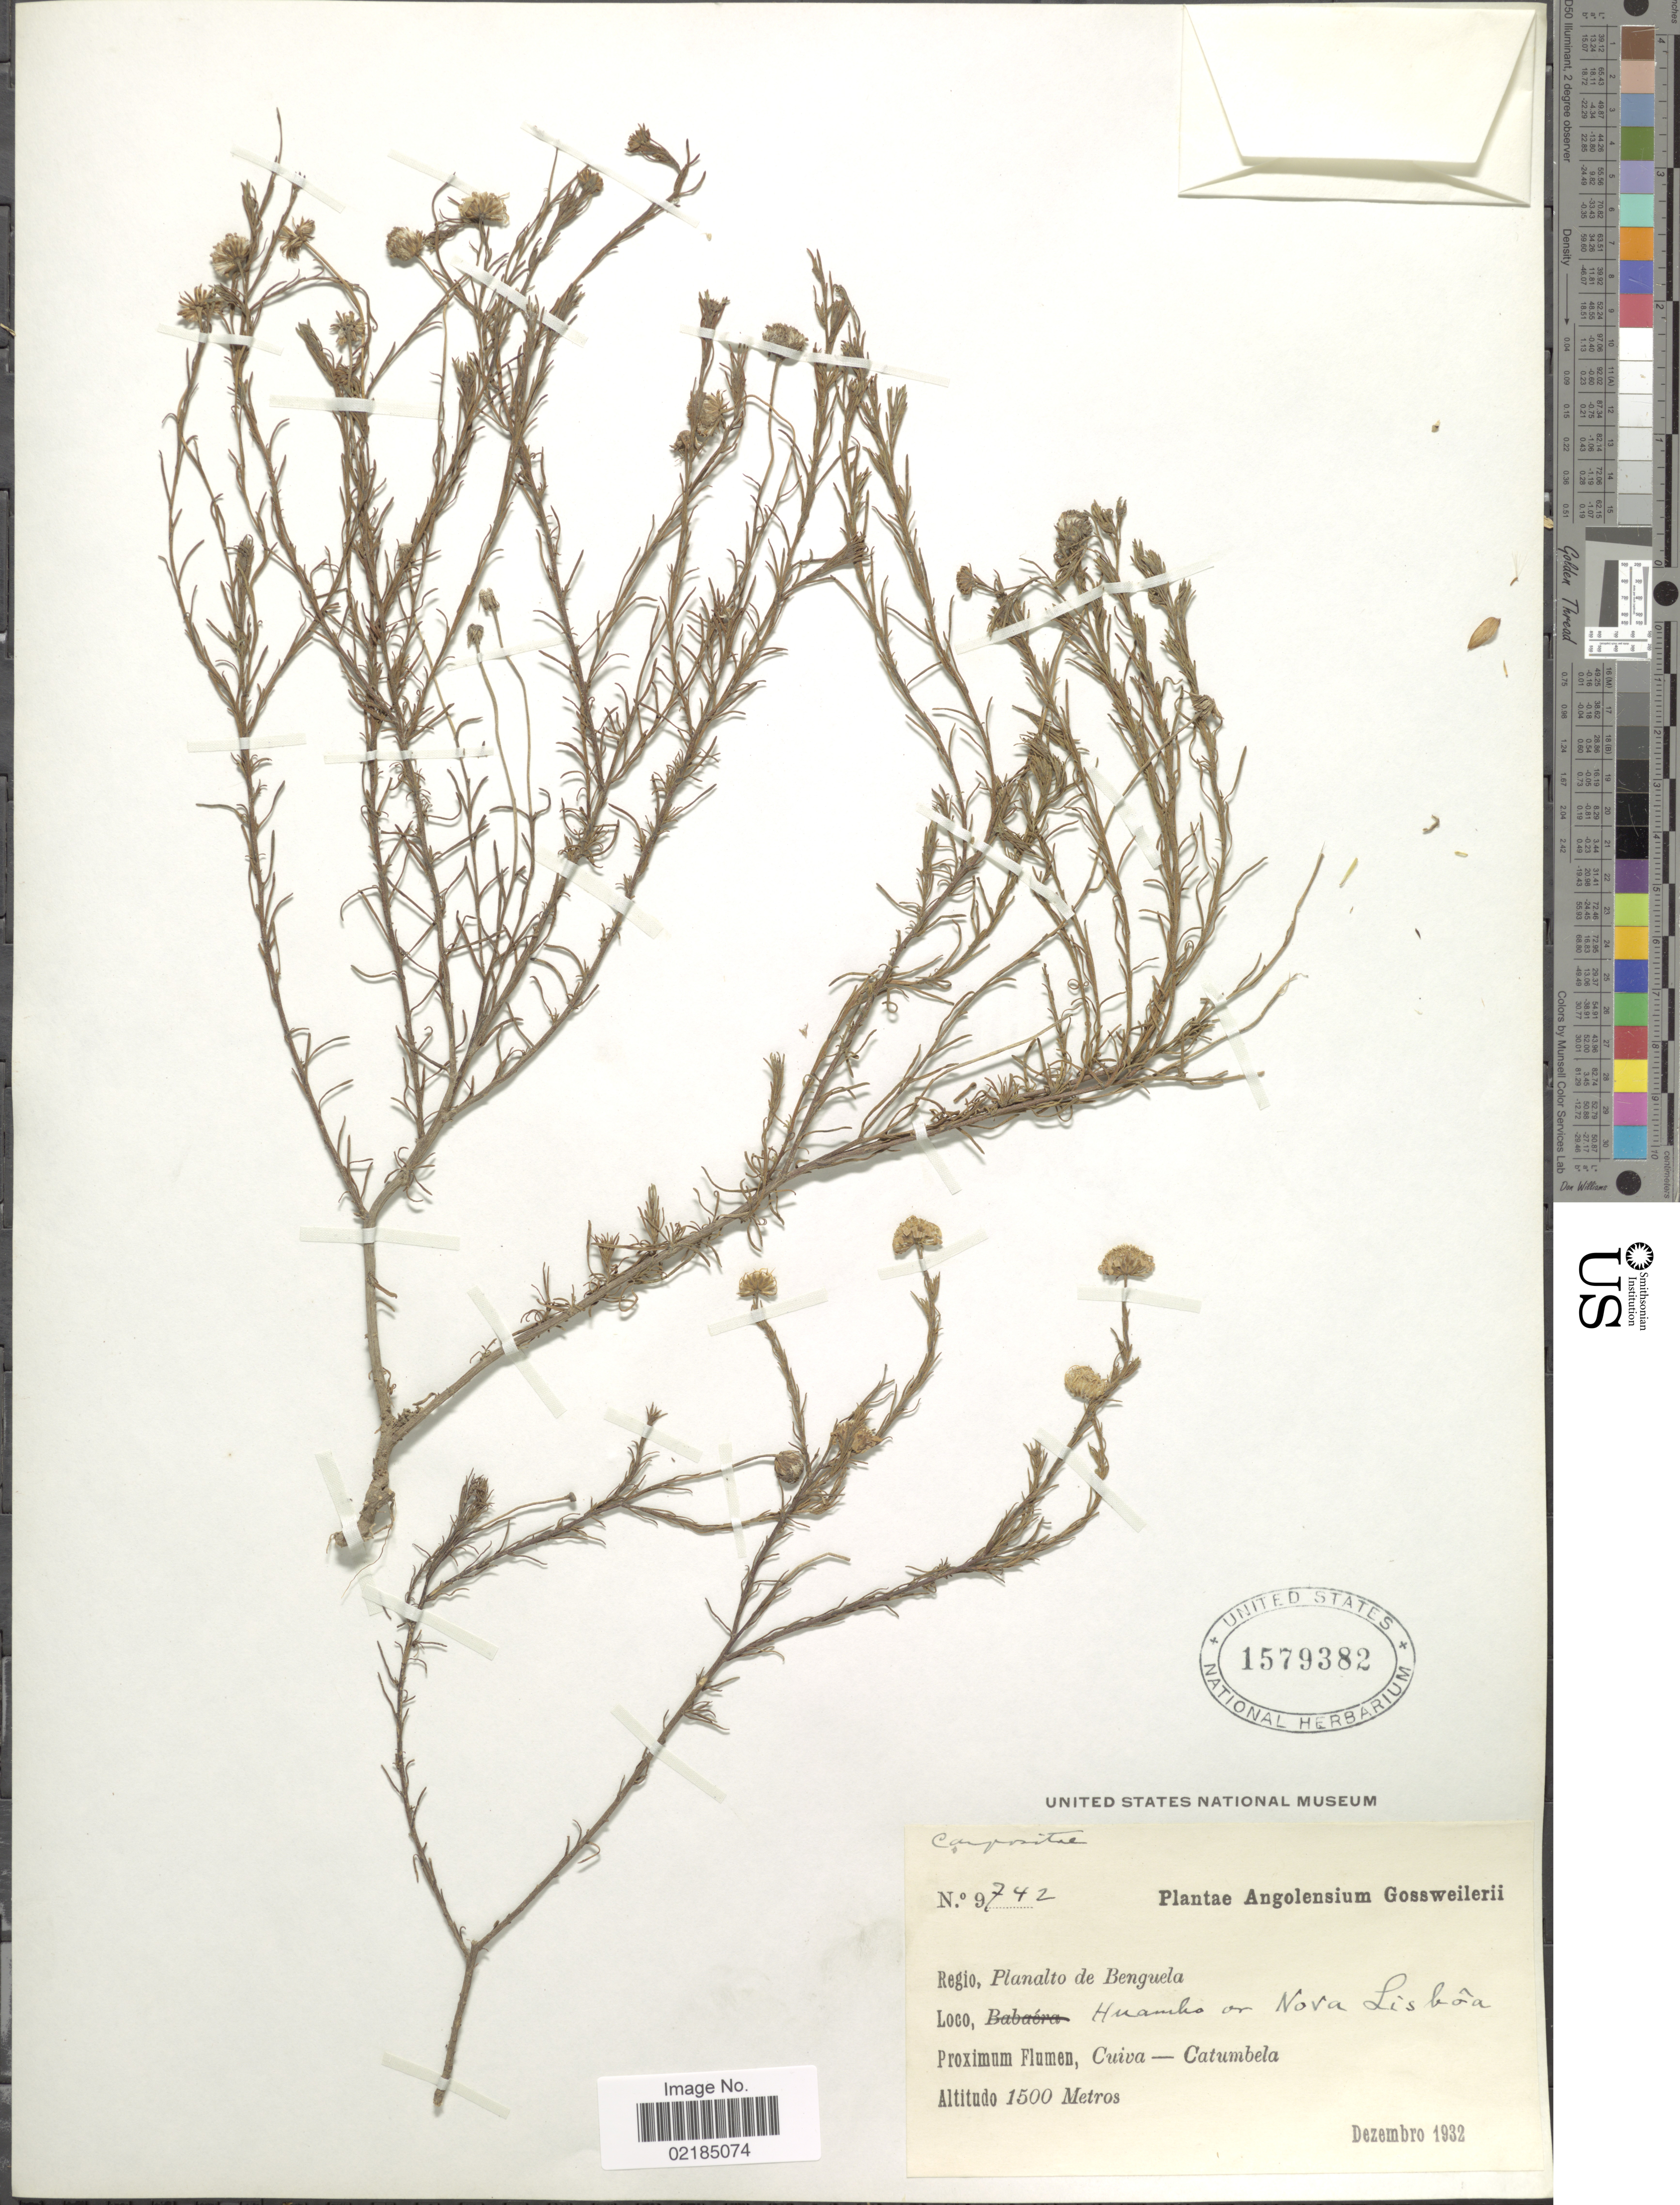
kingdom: Plantae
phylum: Tracheophyta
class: Magnoliopsida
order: Asterales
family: Asteraceae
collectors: A. Gossweiler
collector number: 9742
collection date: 1932-12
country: Angola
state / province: Benguela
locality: Benguela. Cuiva - Catumbela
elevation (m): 1500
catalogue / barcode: US 1579382